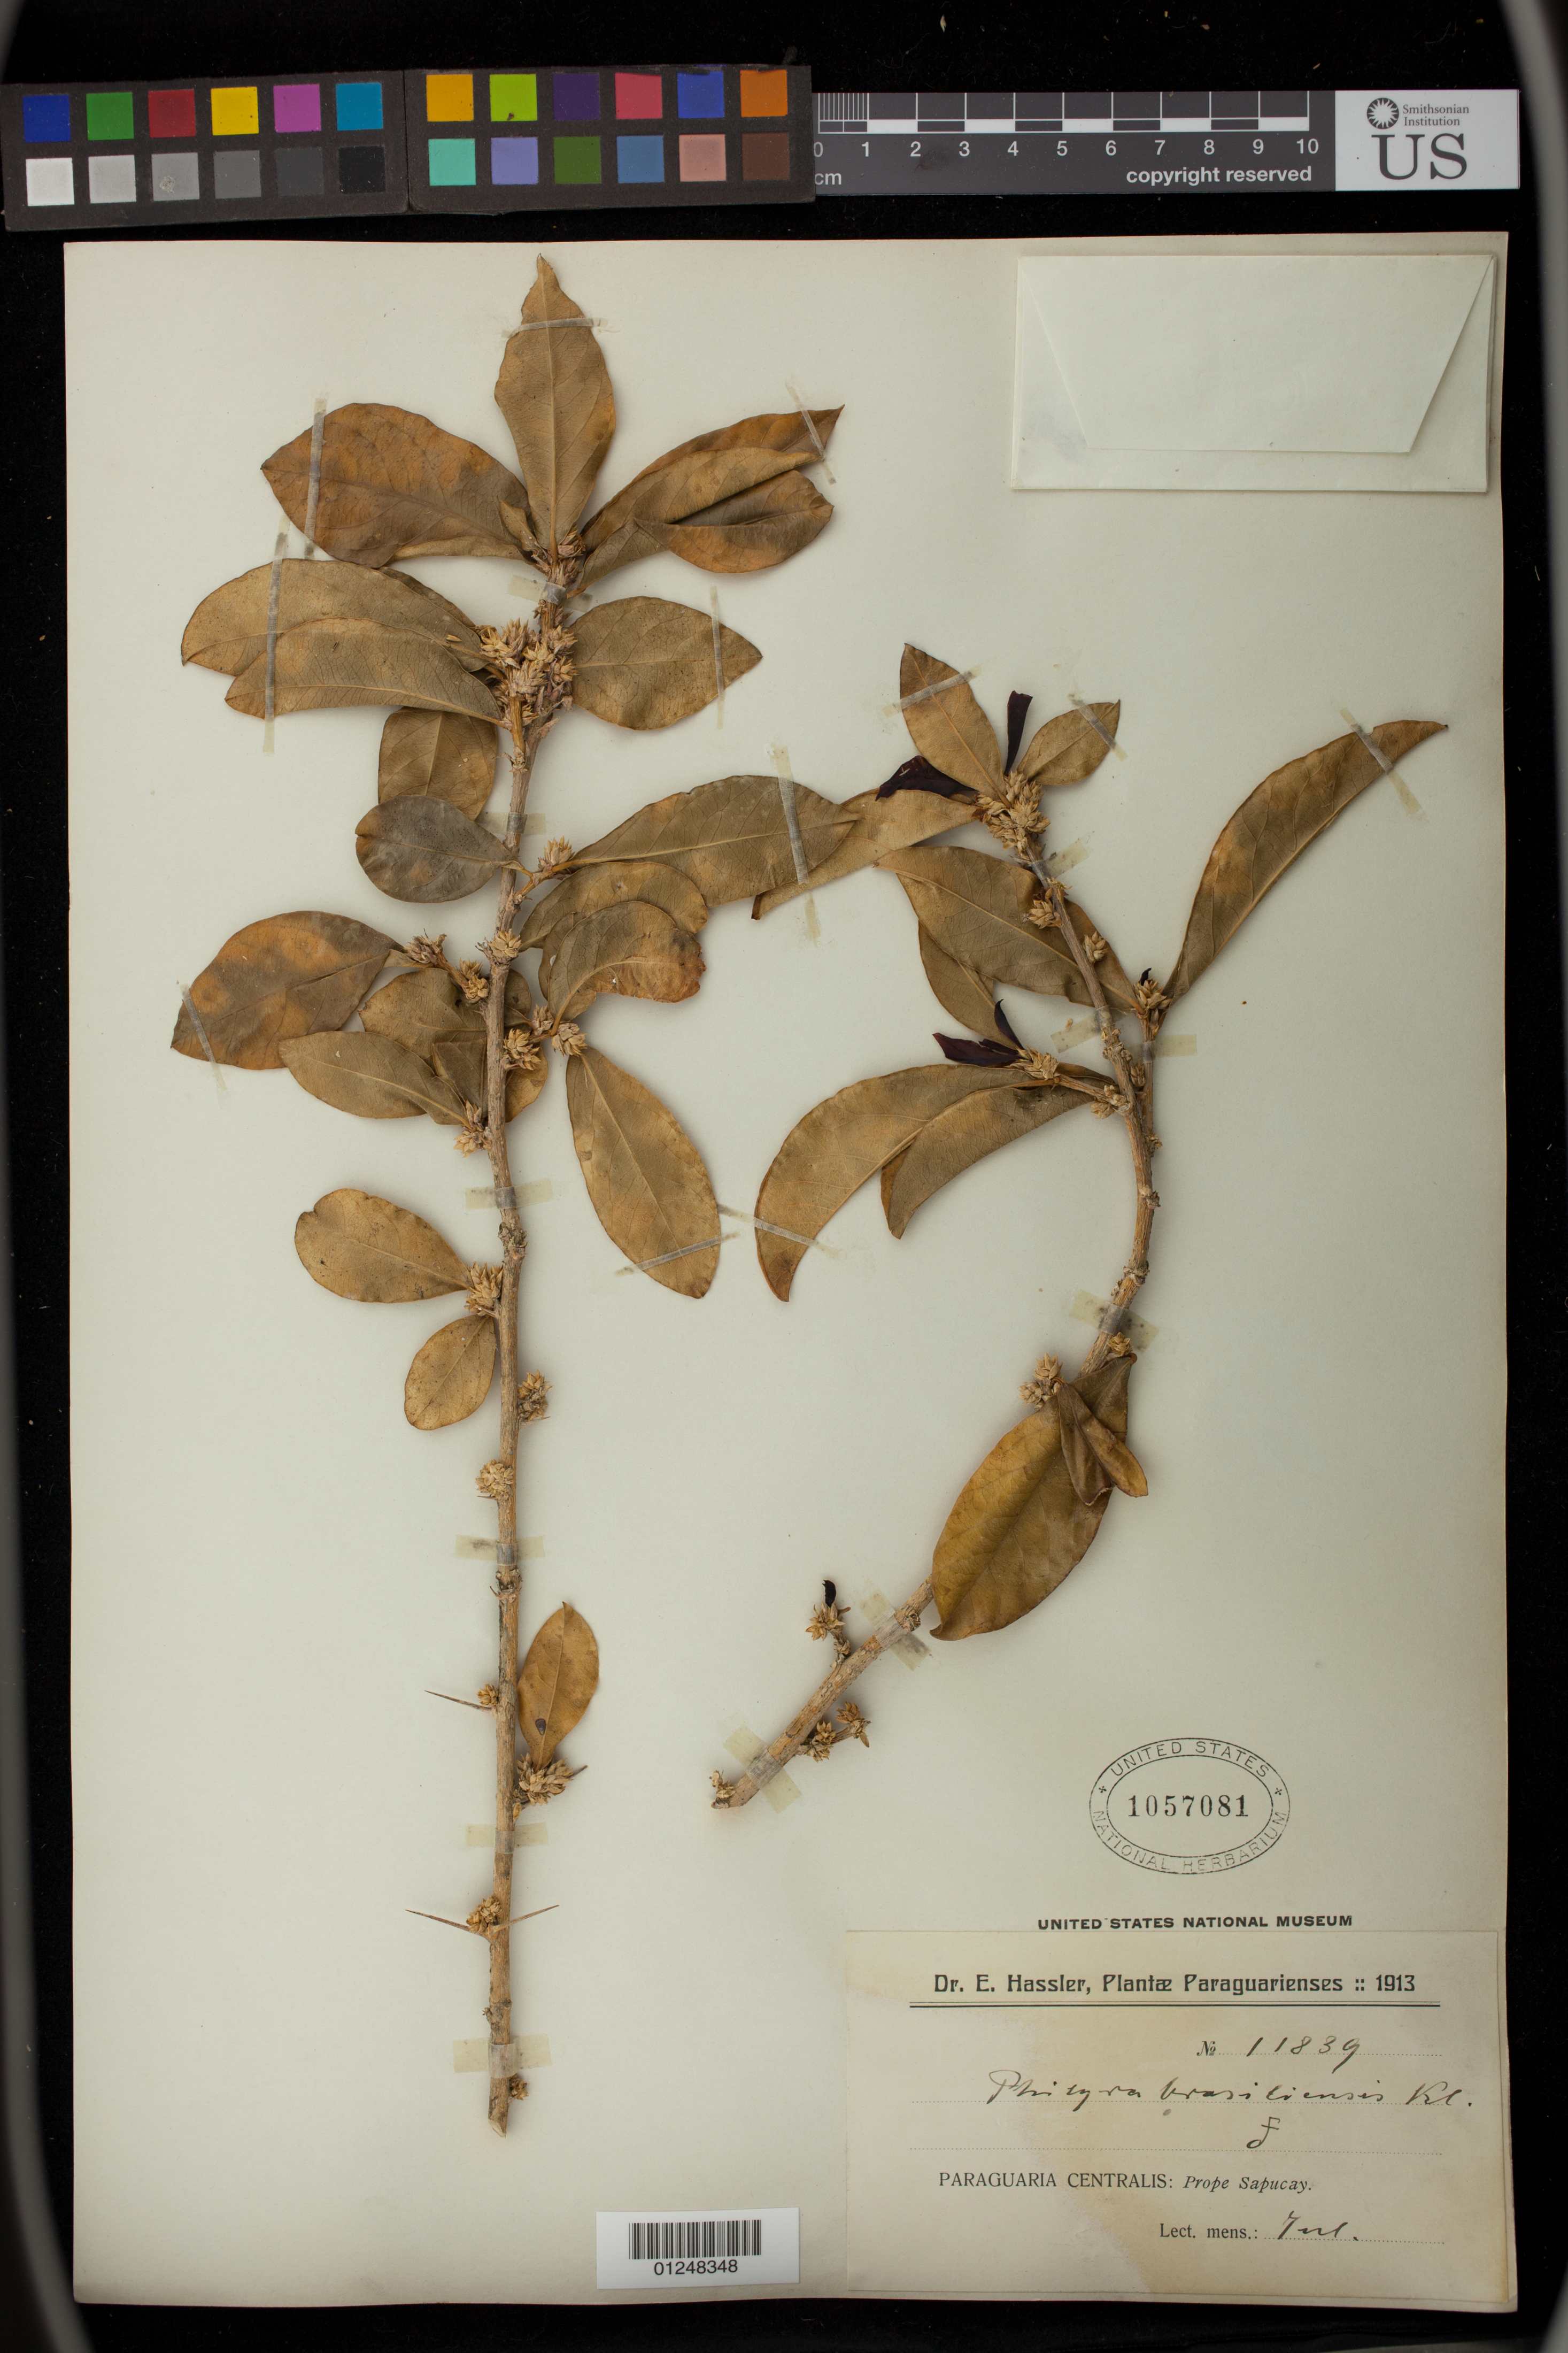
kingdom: Plantae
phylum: Tracheophyta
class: Magnoliopsida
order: Malpighiales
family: Euphorbiaceae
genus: Philyra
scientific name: Philyra brasiliensis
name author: Klotzsch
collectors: E. Hassler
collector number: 11839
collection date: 1913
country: Paraguay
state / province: Paraguari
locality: Paraguaria Centralis: Prope Sapucay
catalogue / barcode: US 1057081